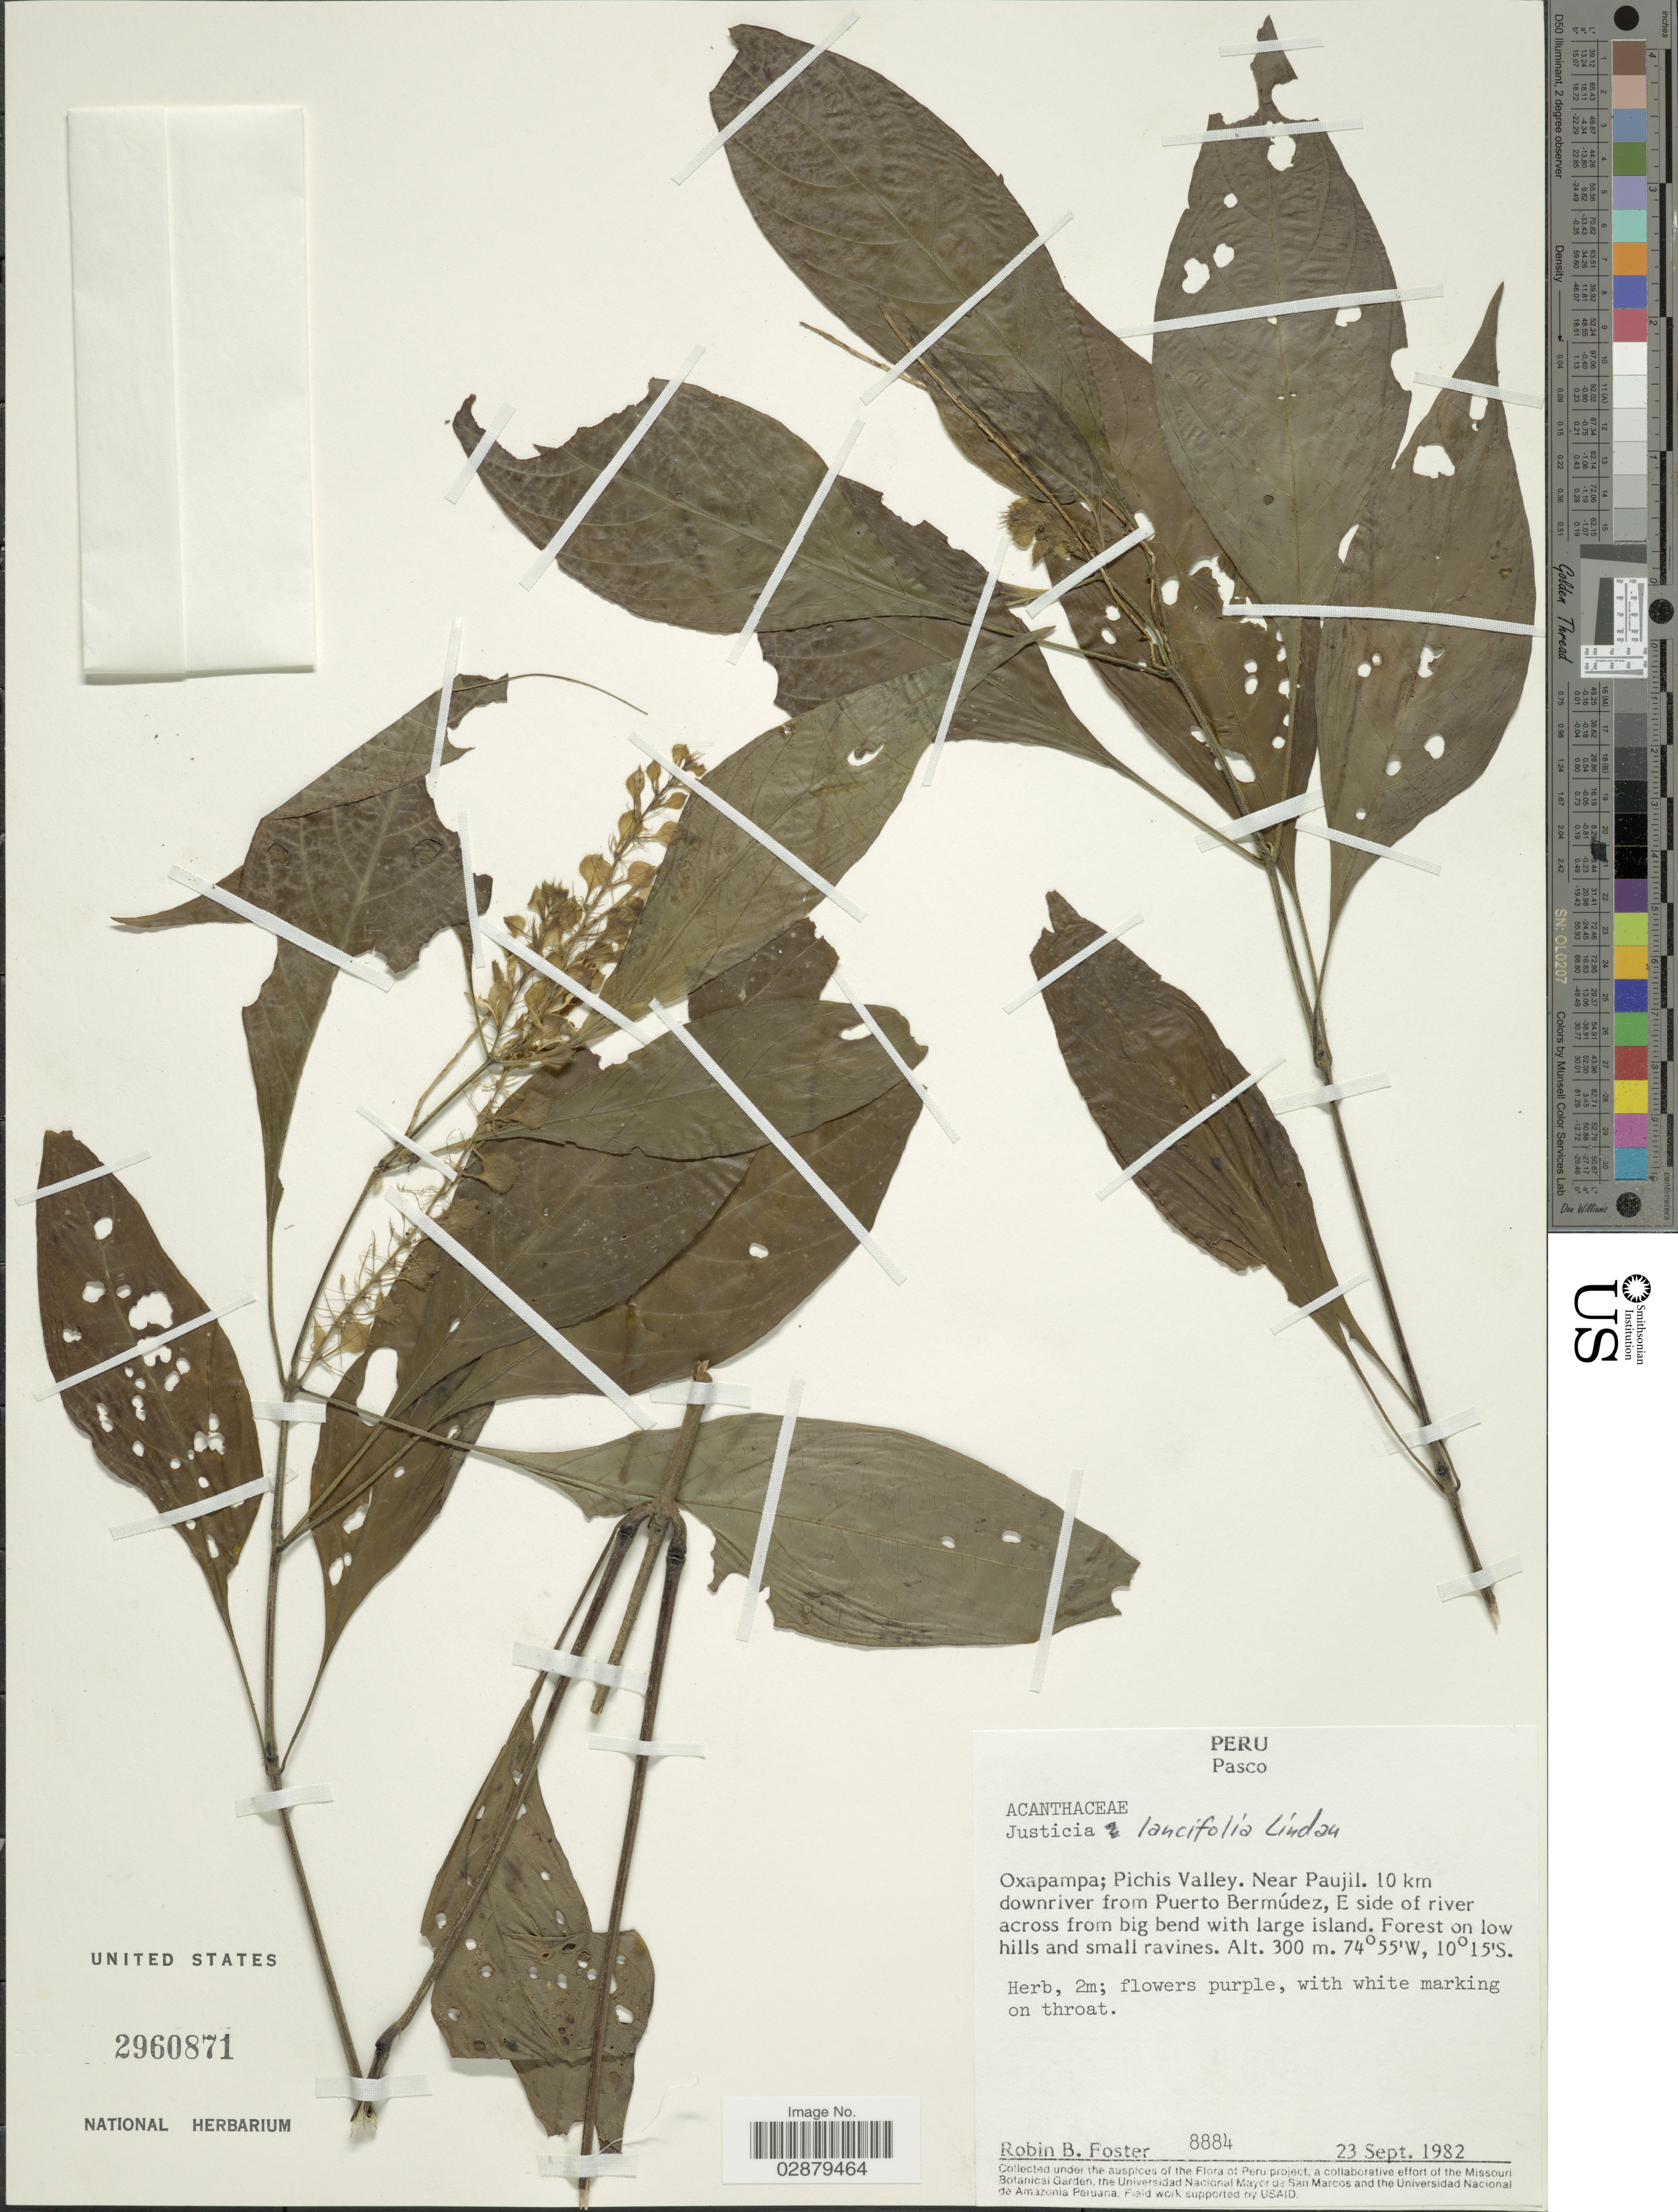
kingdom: Plantae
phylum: Tracheophyta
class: Magnoliopsida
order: Lamiales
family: Acanthaceae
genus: Justicia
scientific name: Justicia lancifolia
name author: (Nees) V.M. Badillo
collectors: R. B. Foster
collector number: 8884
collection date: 1982-09-23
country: Peru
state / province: Pasco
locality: Oxapampa; Pichis Valle. Near Paujil. 10 km downriver from Puerto Bermúdez, E side of river across from big bend with large island.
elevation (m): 300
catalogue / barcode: US 2960871